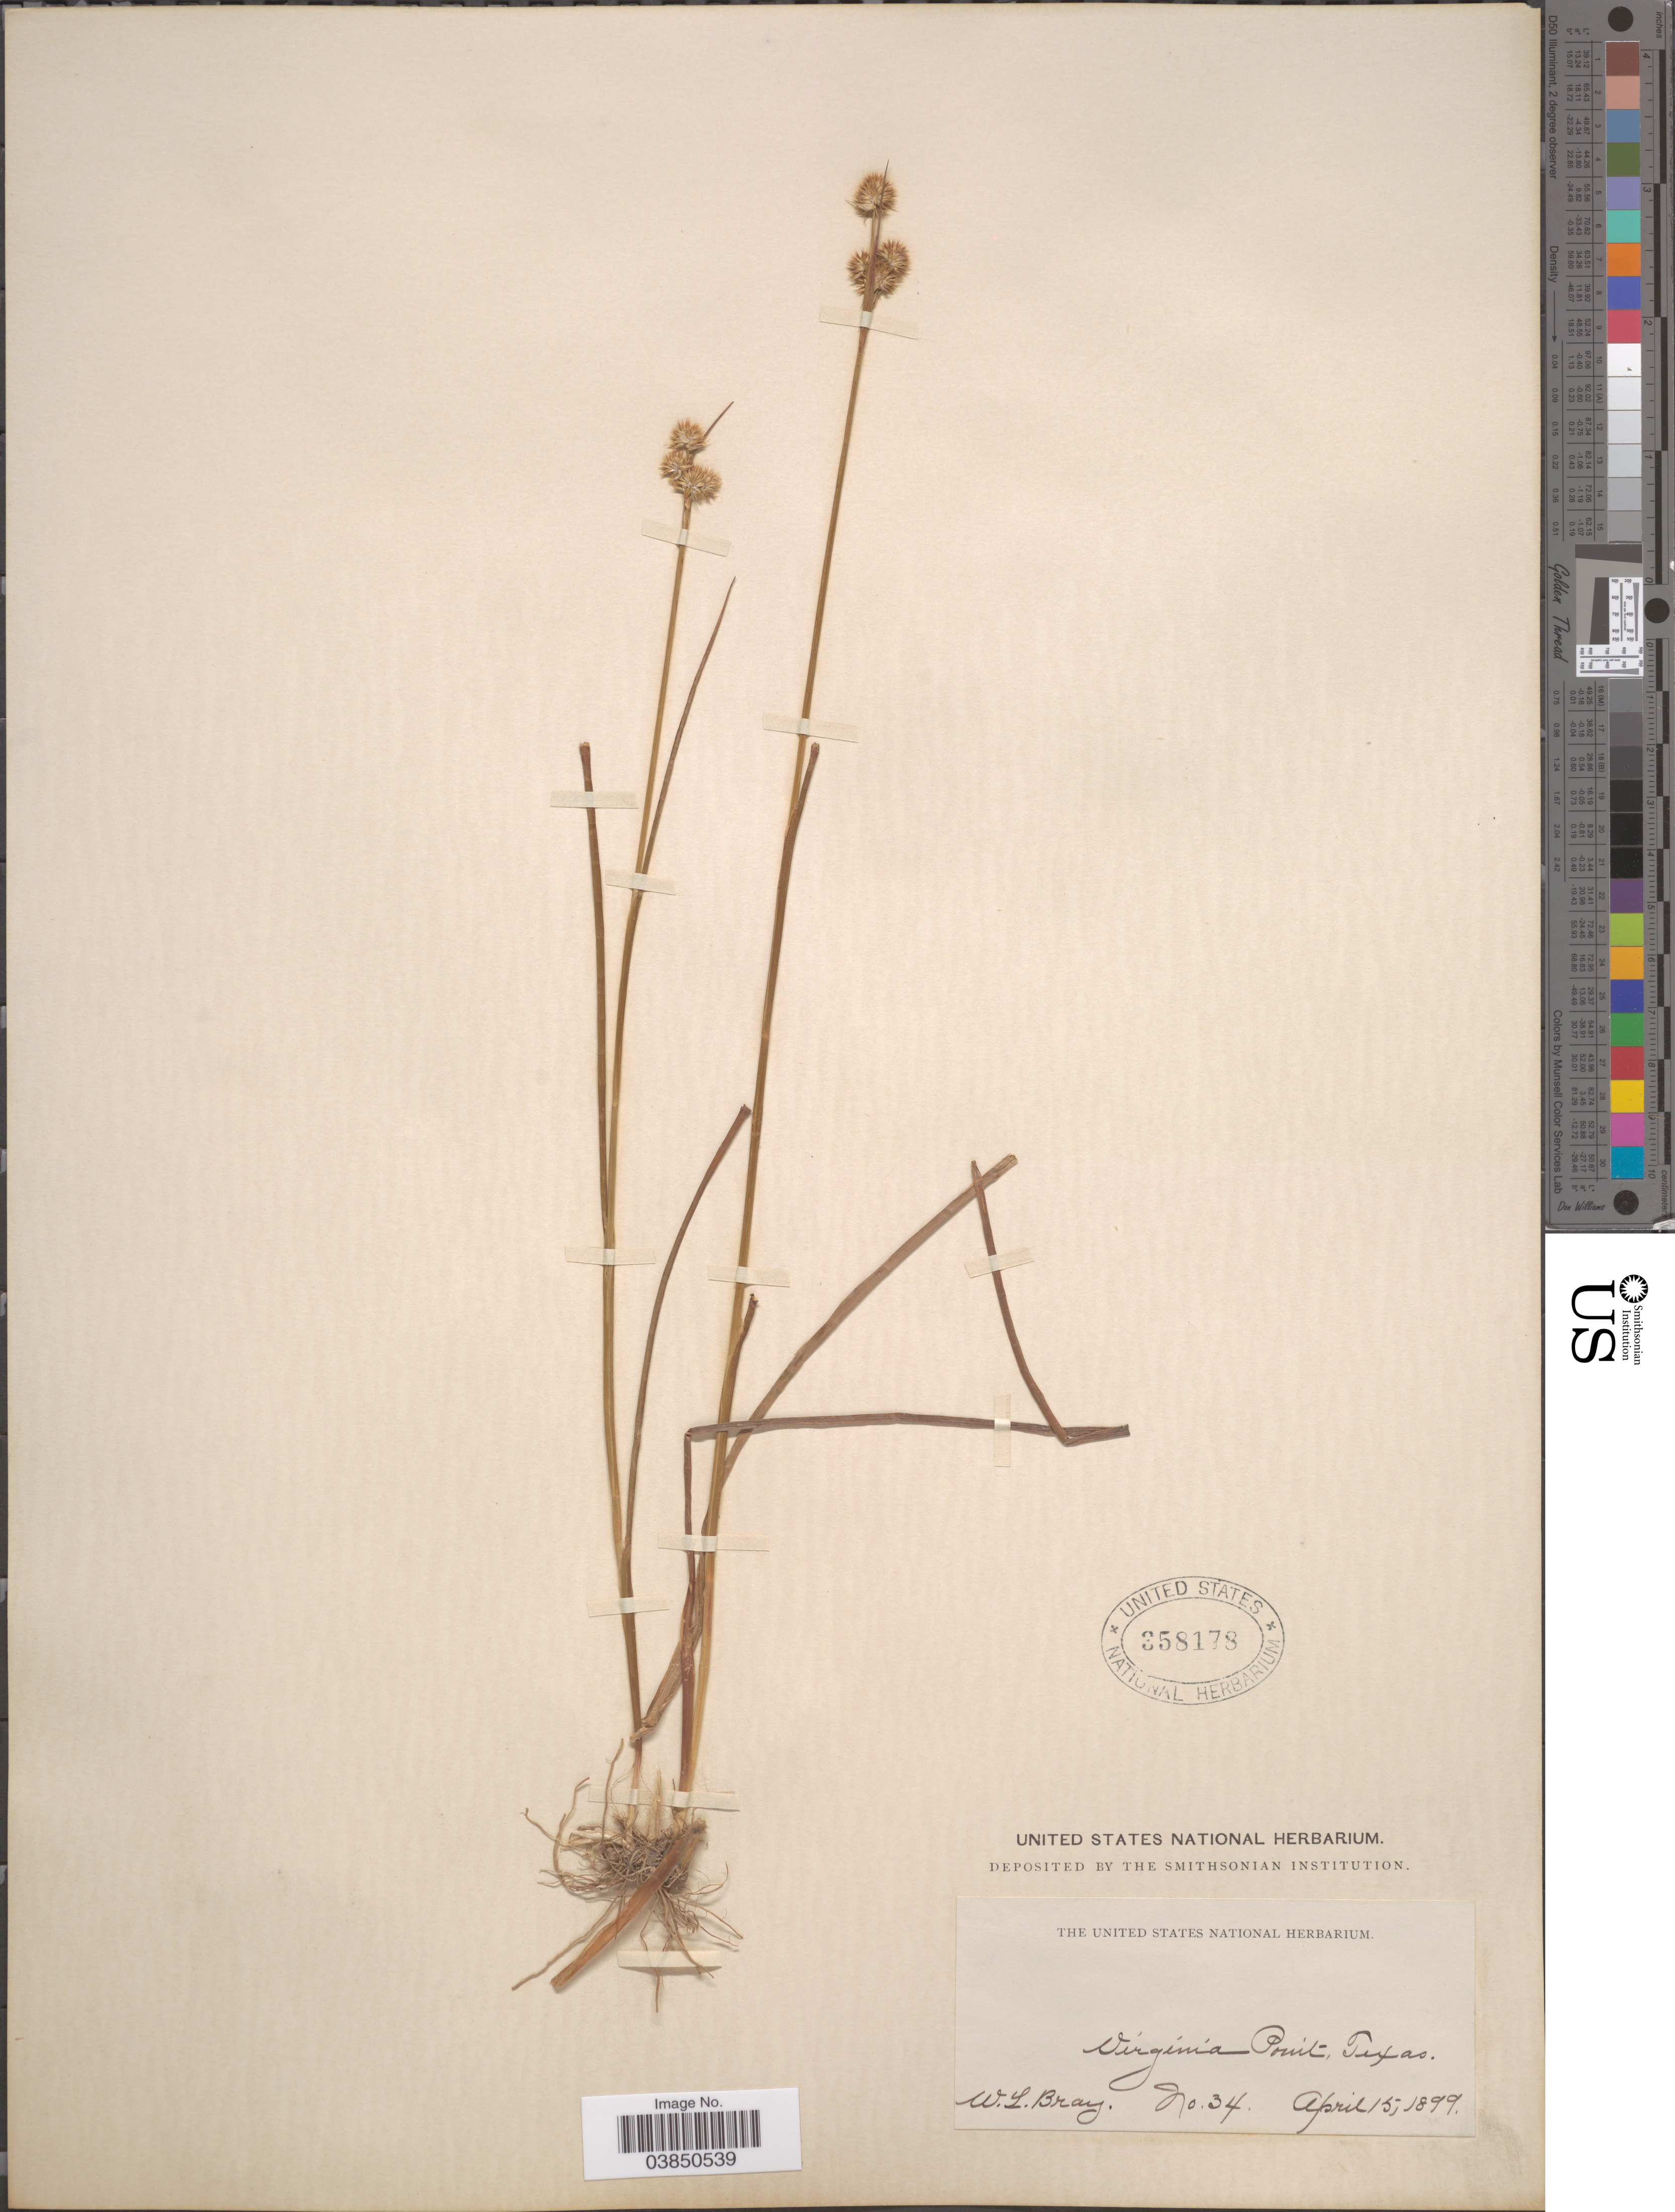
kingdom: Plantae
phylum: Tracheophyta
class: Liliopsida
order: Poales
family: Juncaceae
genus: Juncus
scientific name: Juncus brachycarpus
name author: Engelm.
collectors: W. L. Bray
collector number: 34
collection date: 1899-04-15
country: United States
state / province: Texas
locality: Virginia Point.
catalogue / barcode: US 358178